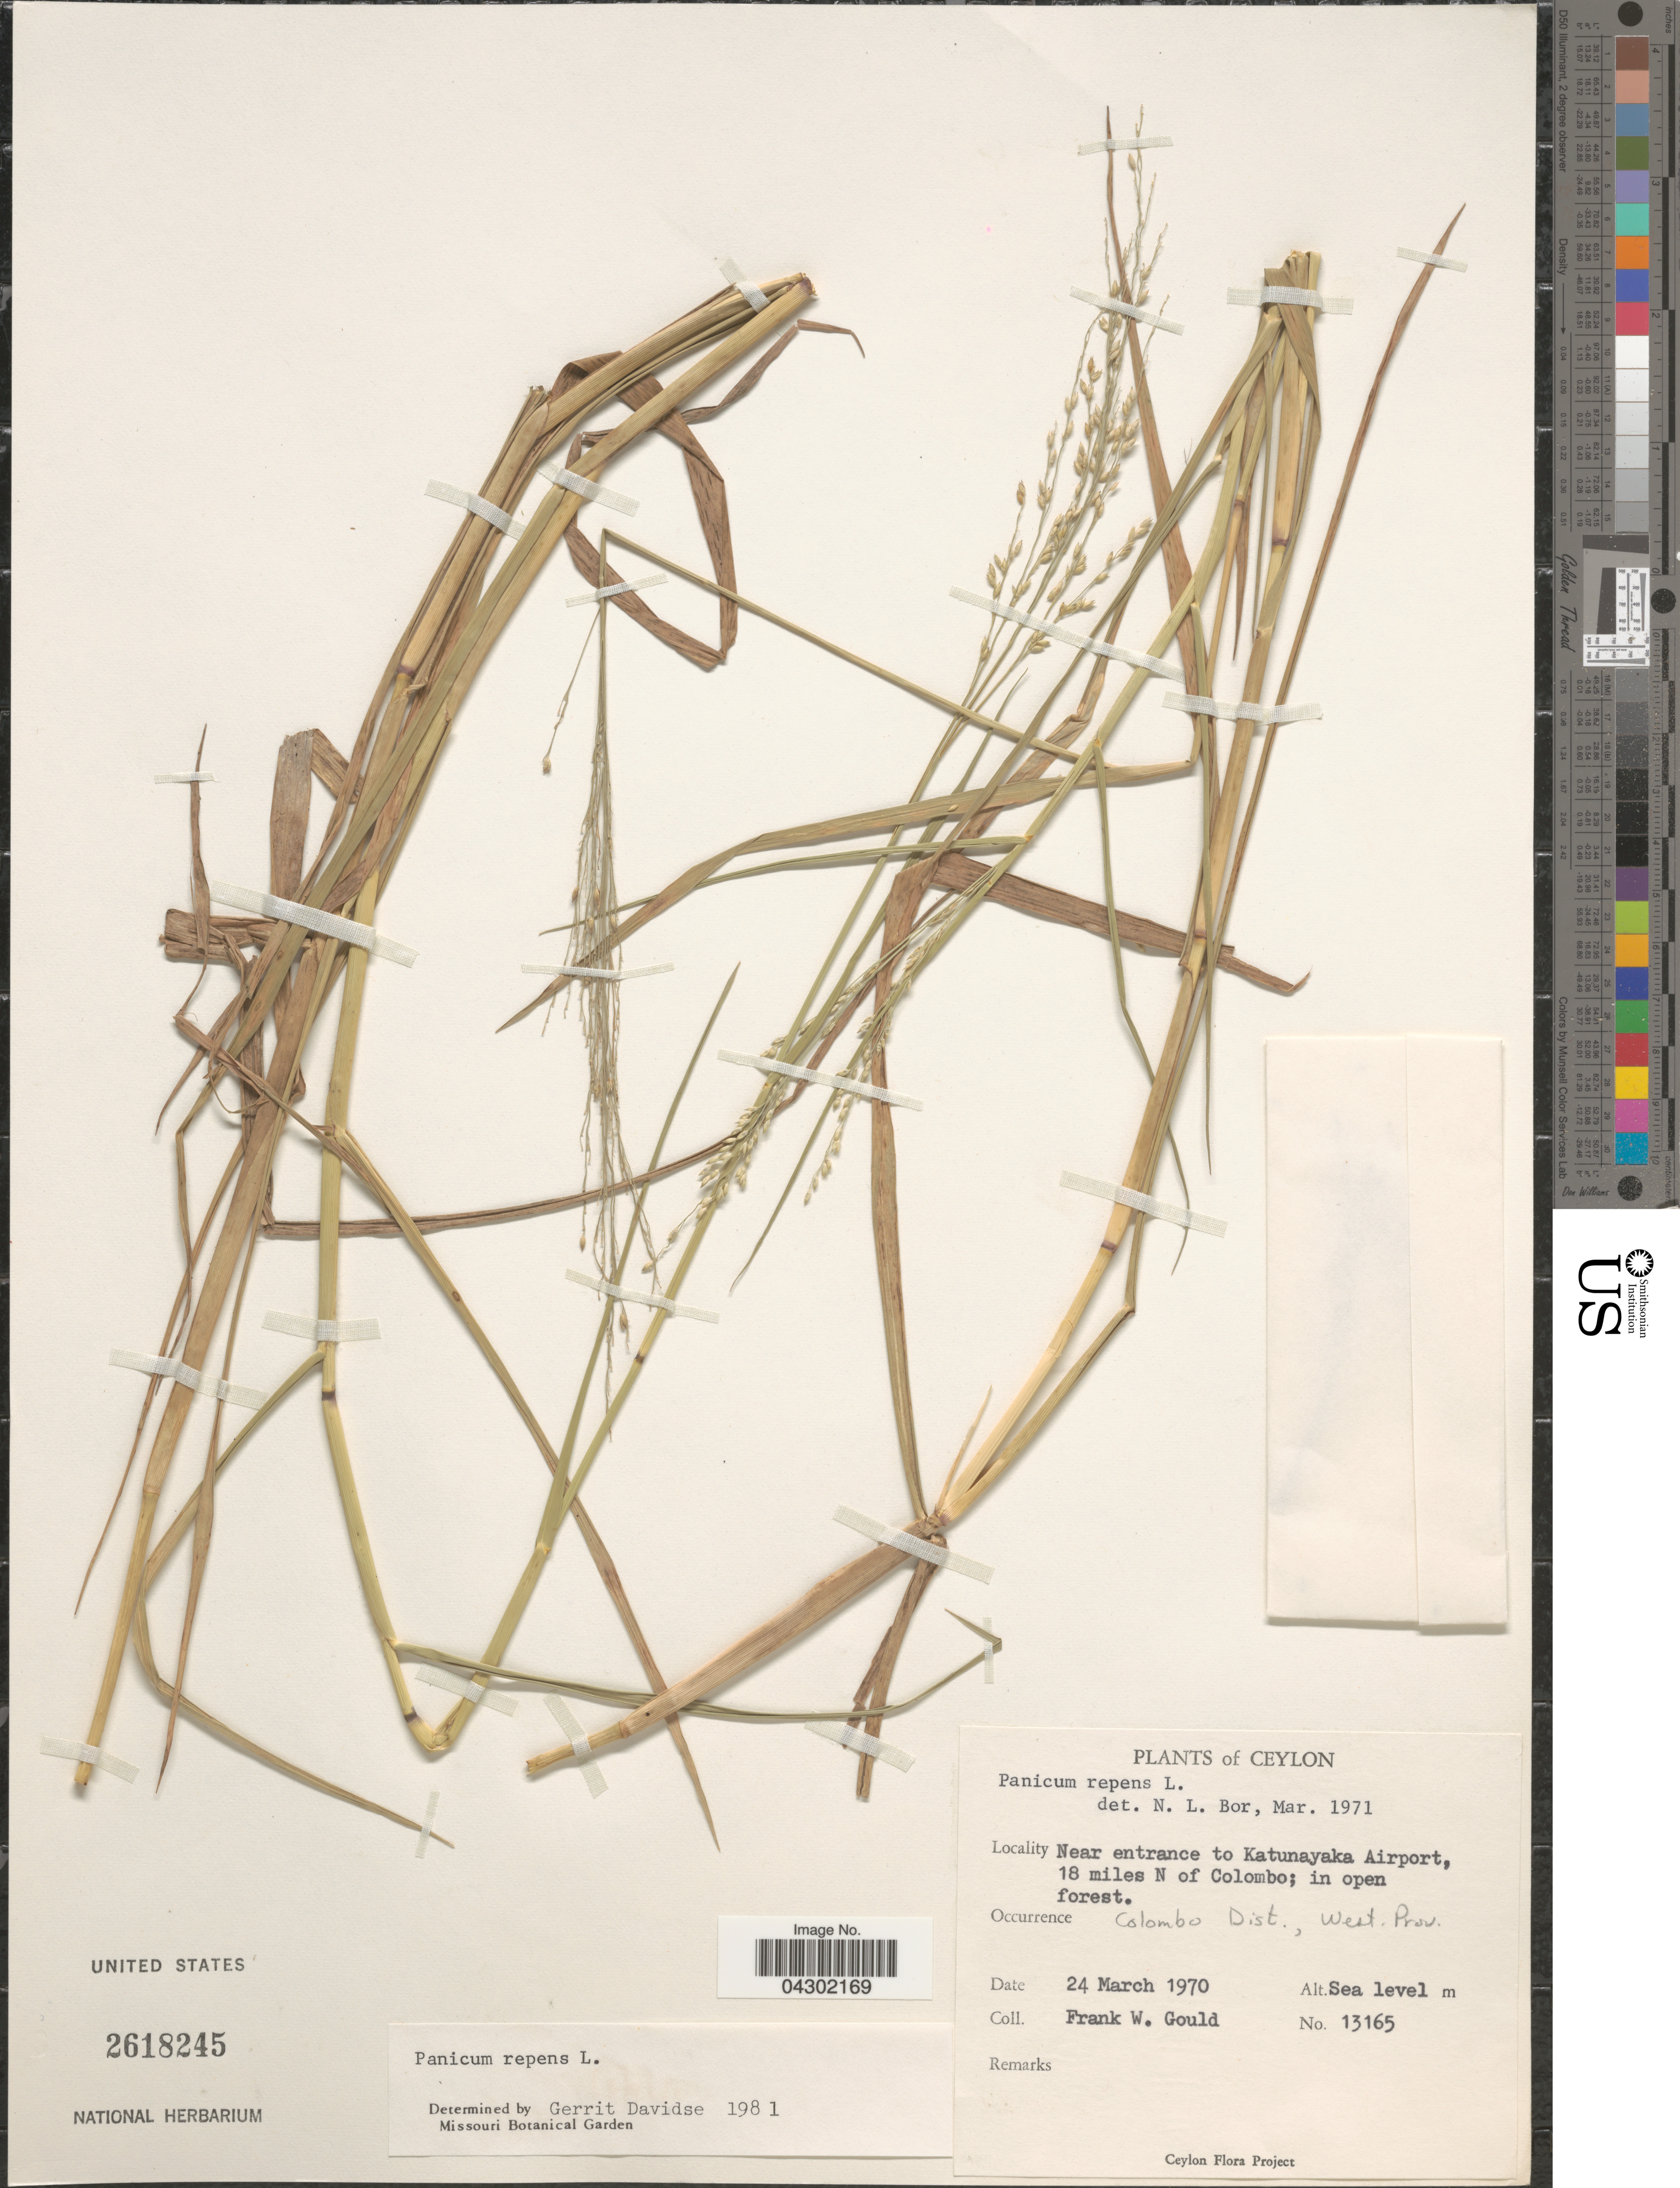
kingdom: Plantae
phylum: Tracheophyta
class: Liliopsida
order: Poales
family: Poaceae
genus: Panicum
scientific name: Panicum repens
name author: L.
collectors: F. W. Gould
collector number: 13165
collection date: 1970-03-24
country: Sri Lanka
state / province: Western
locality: Ceylon. Near entrance to Katunayaka Airport, 18 miles N of Colombo. Colombo Dist., West. Prov.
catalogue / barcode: US 2618245